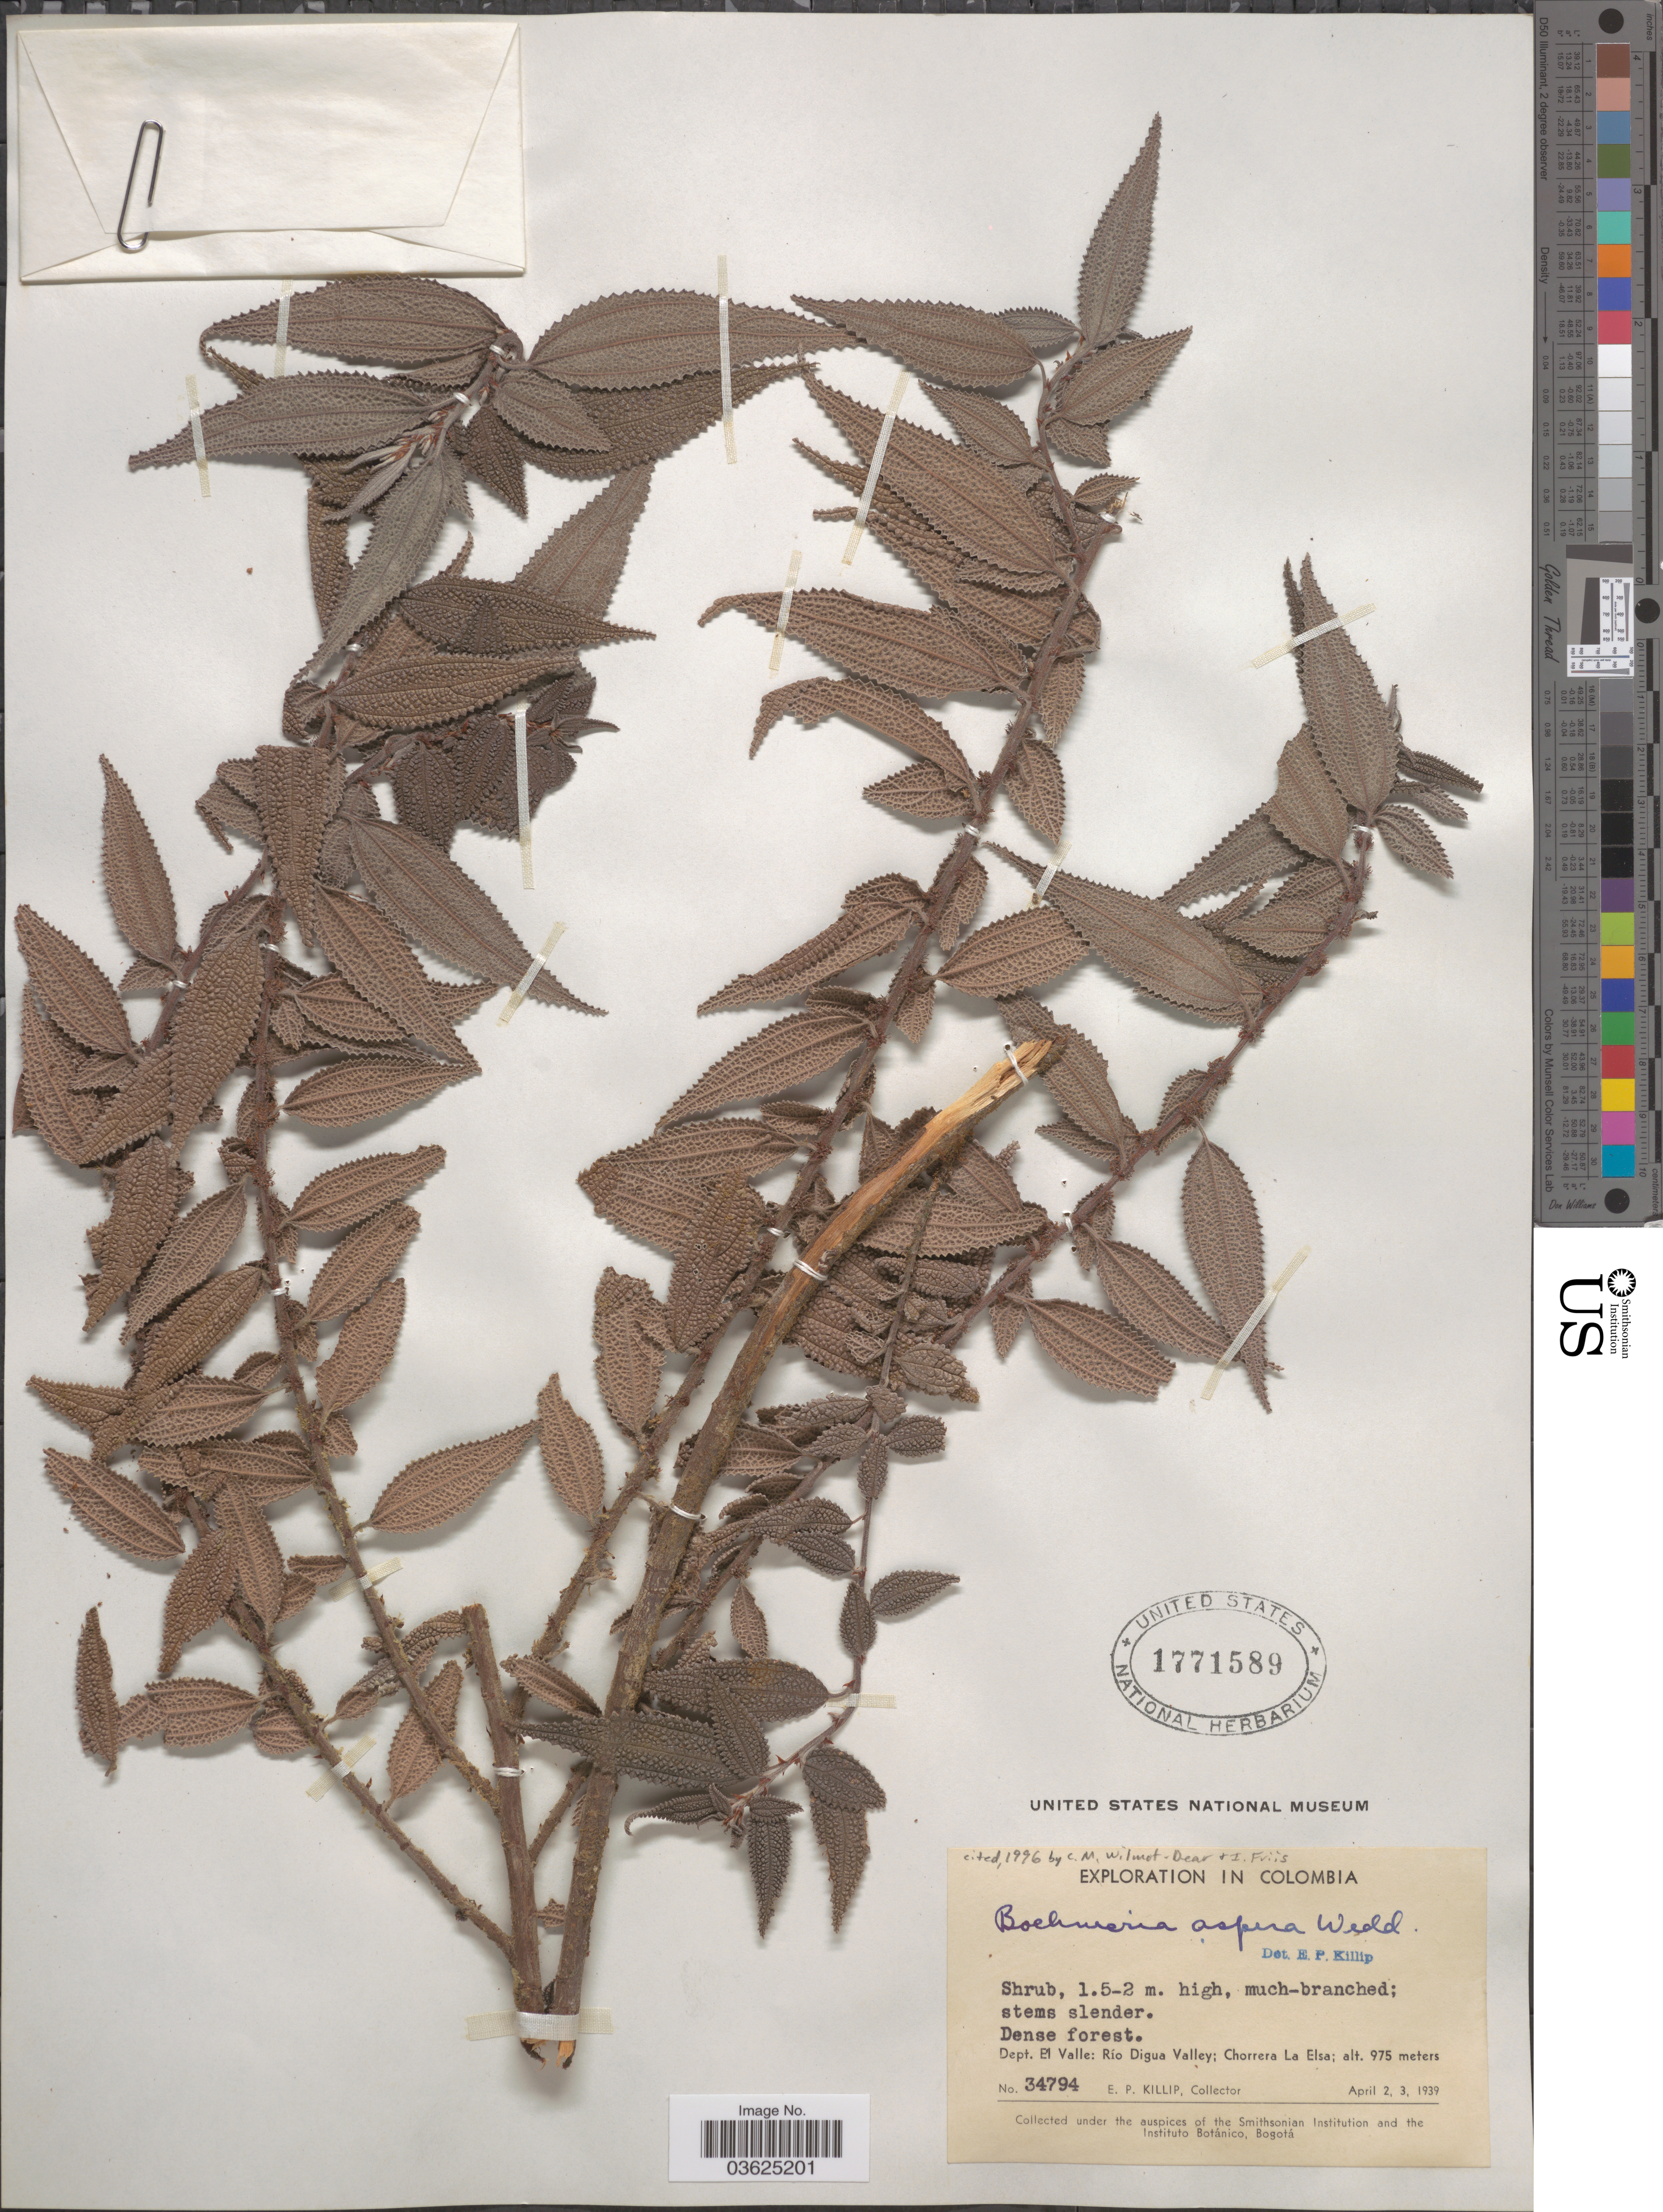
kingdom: Plantae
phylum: Tracheophyta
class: Magnoliopsida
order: Rosales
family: Urticaceae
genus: Boehmeria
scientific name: Boehmeria aspera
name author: Wedd.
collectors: E. P. Killip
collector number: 34794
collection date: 1939-04-02/1939-04-03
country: Colombia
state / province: Valle del Cauca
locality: Dept. El Valle: Río Digua Valley; Chorrera La Elsa.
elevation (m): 975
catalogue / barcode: US 1771589